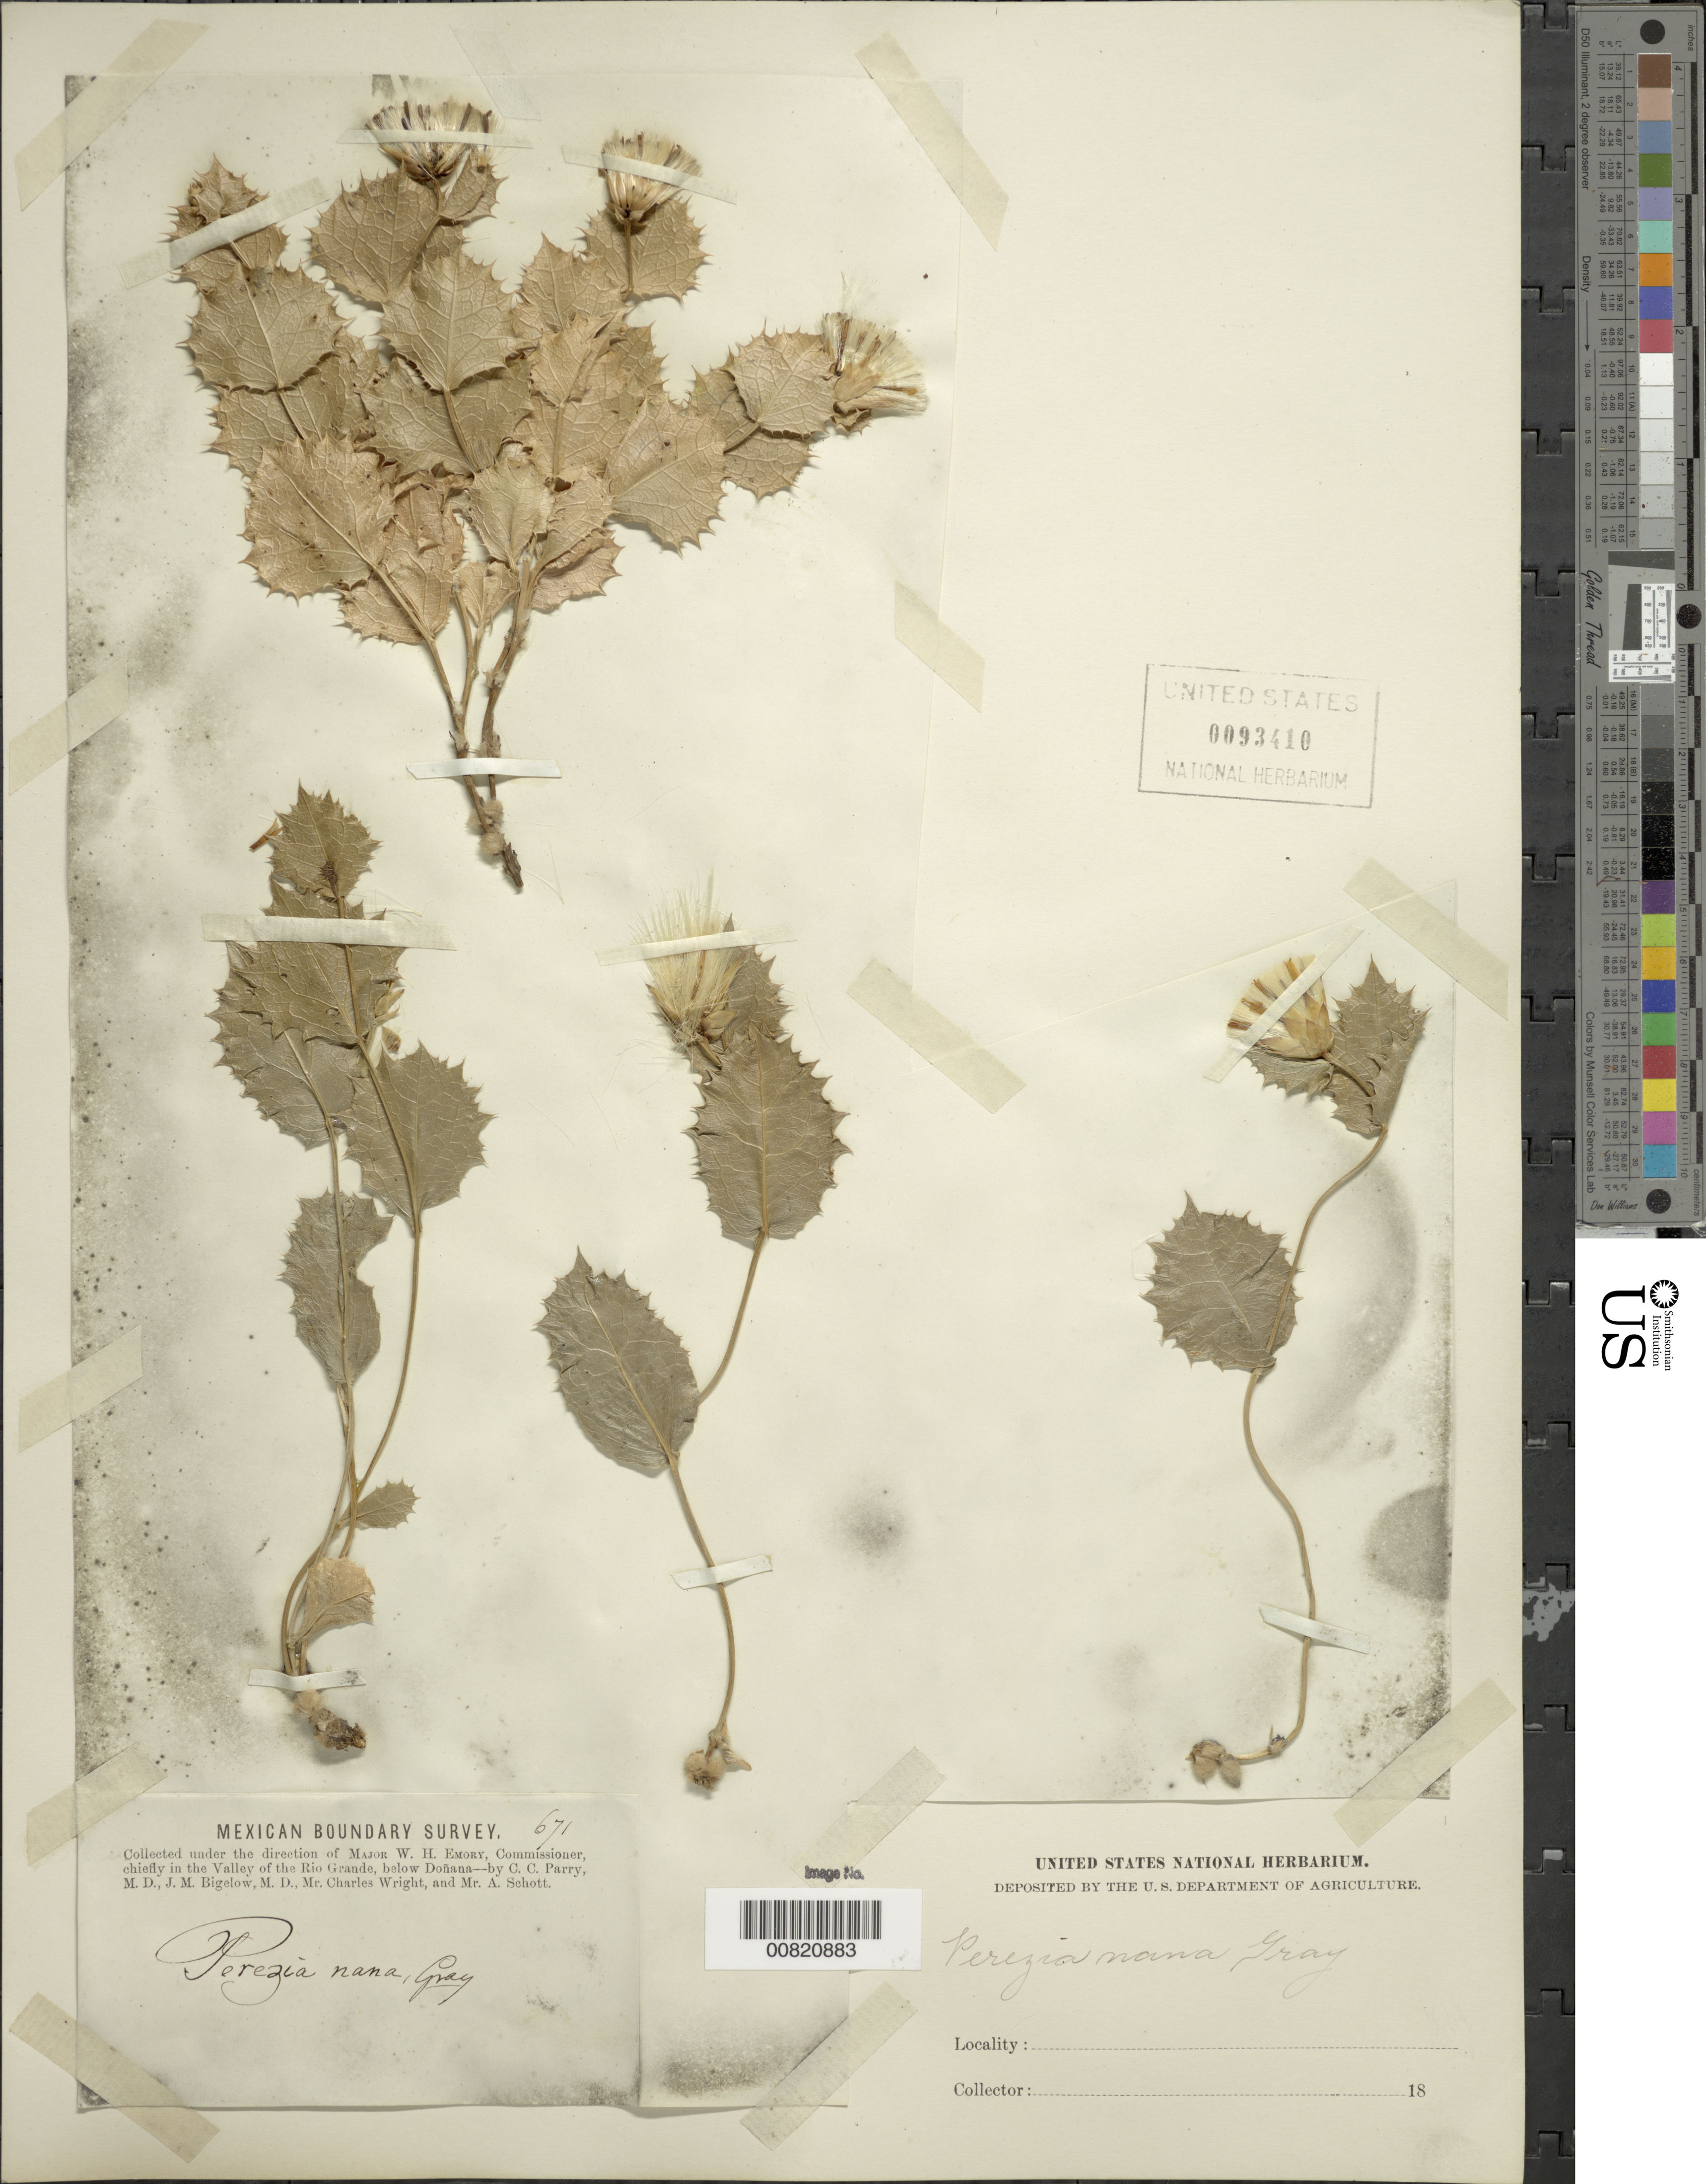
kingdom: Plantae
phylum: Tracheophyta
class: Magnoliopsida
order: Asterales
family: Asteraceae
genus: Acourtia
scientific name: Acourtia nana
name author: (A. Gray) Reveal & R.M. King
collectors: C. C. Parry, J. M. Bigelow, C. Wright & A. Schott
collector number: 671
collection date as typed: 18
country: Mexico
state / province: Hidalgo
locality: Valley of the Rio Grande, below Doñana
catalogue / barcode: US 93410